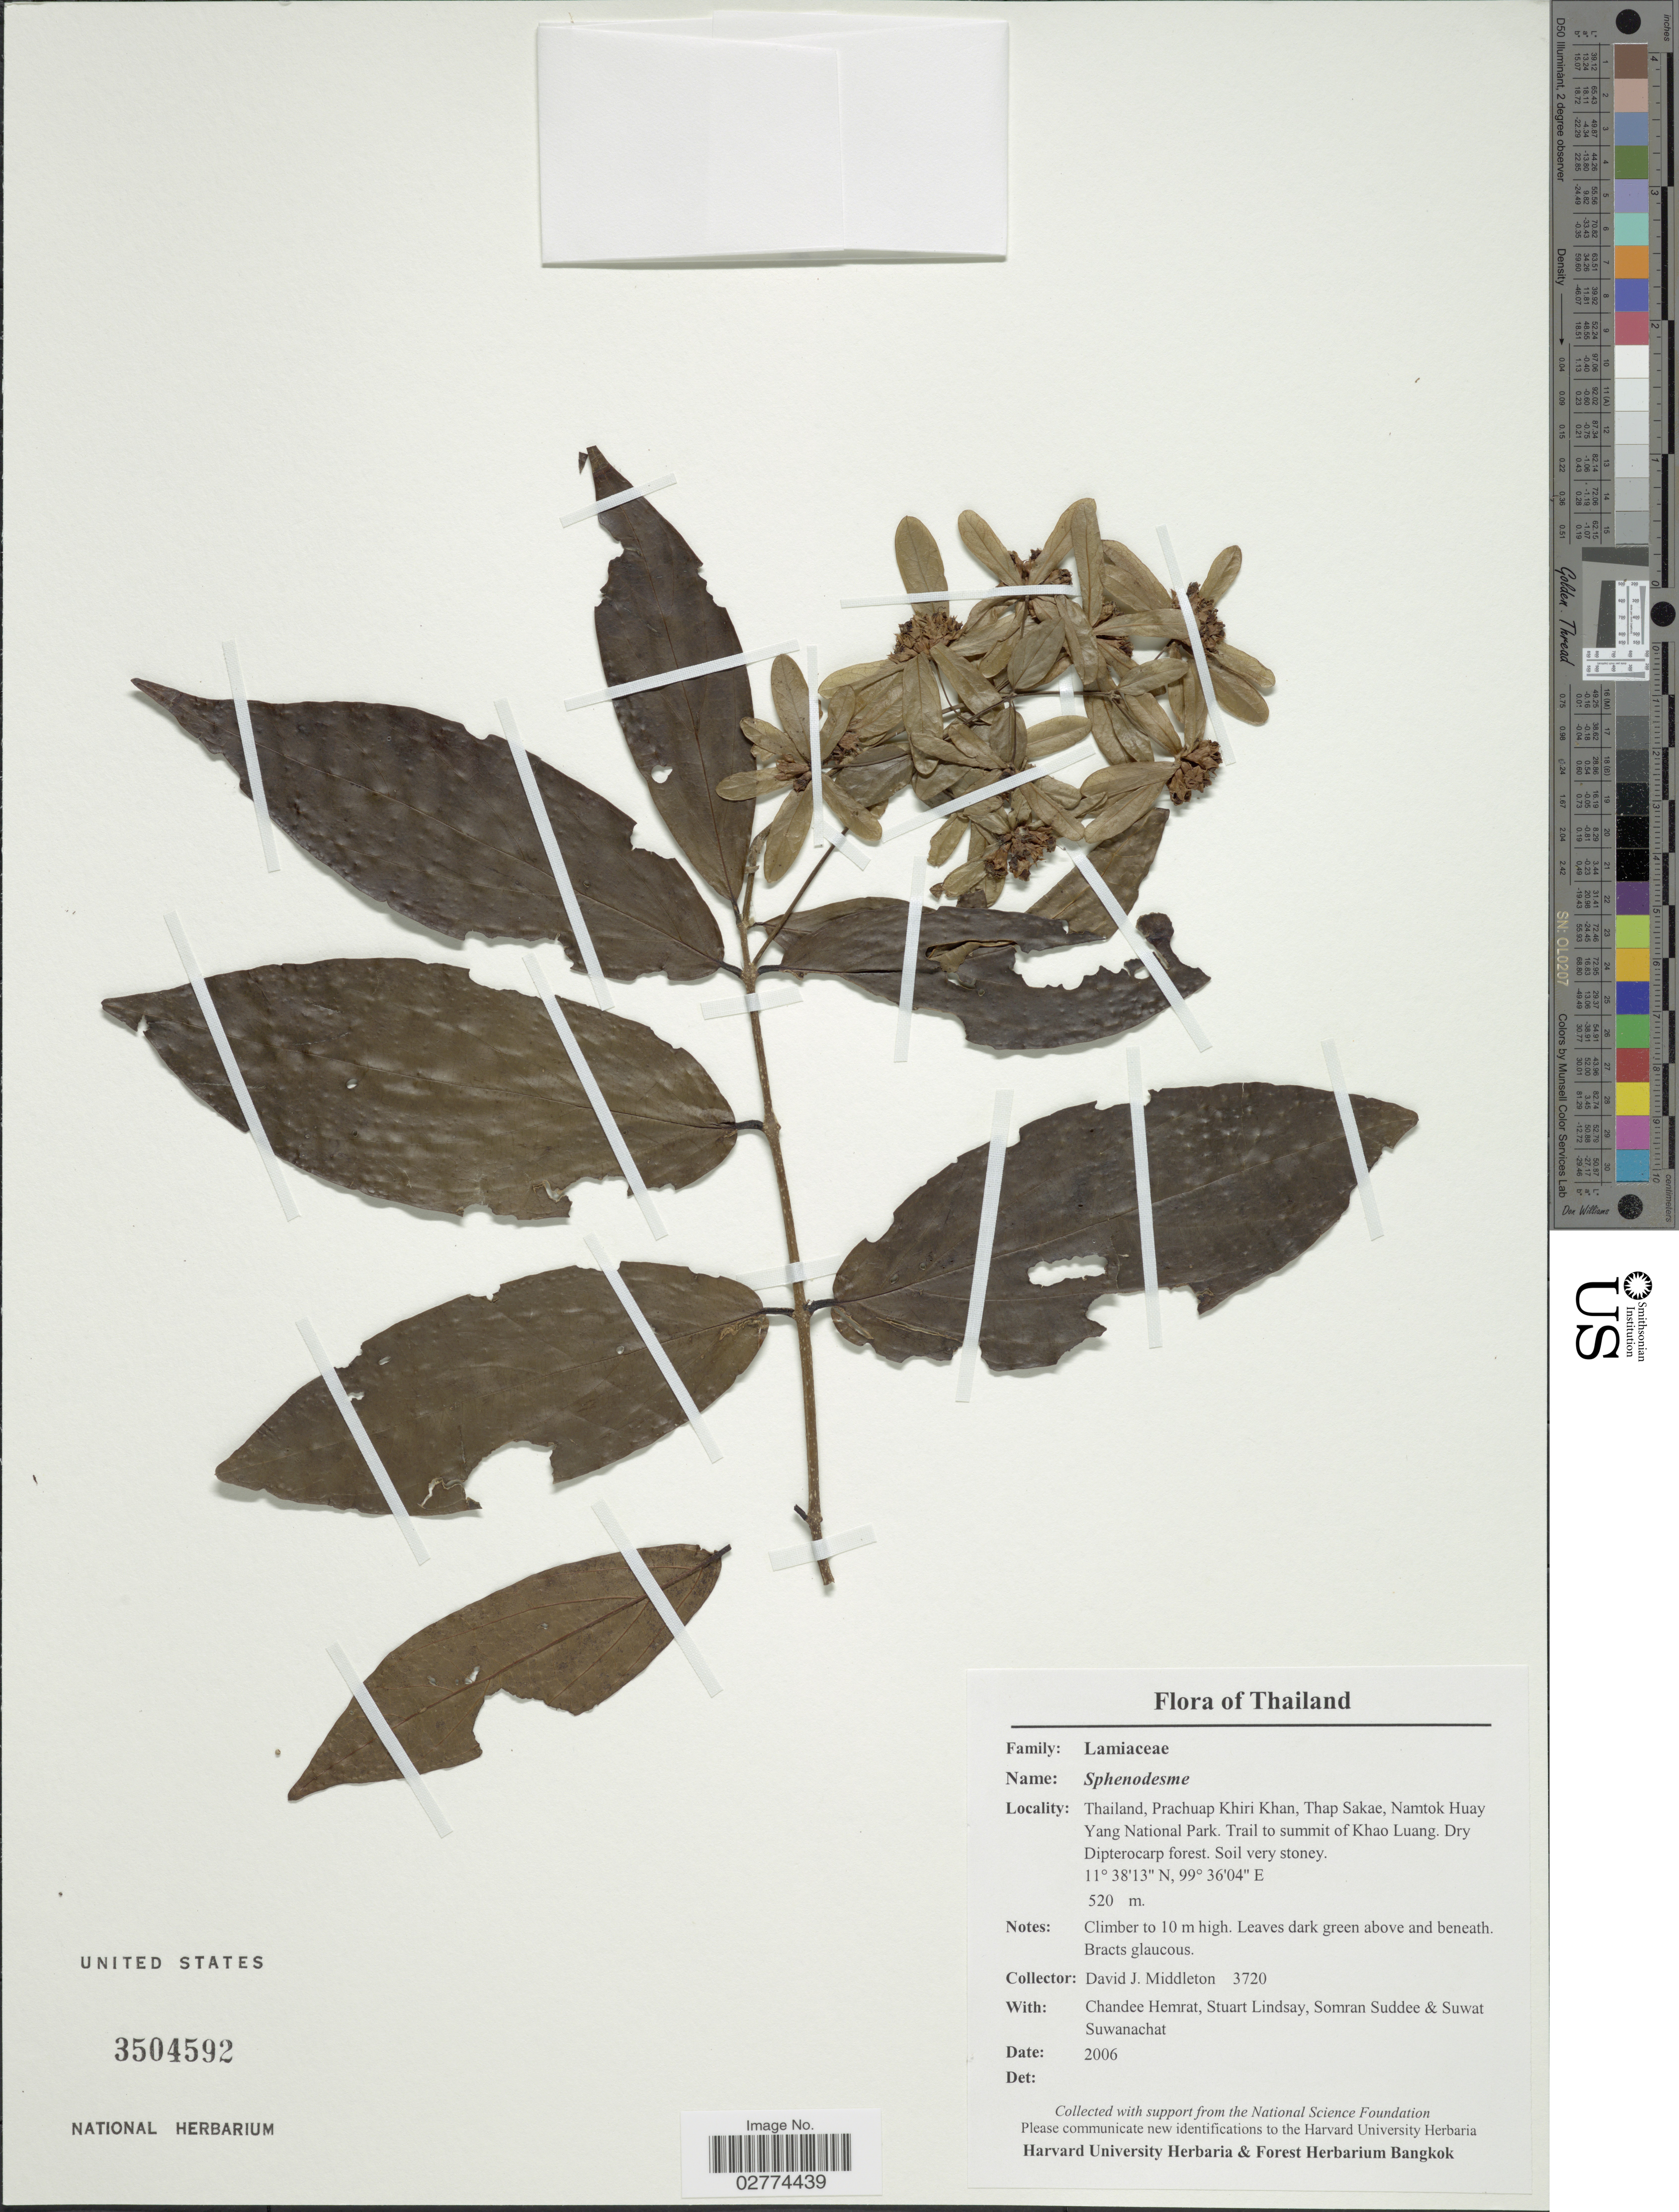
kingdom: Plantae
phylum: Tracheophyta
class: Magnoliopsida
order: Lamiales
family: Lamiaceae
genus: Sphenodesme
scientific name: Sphenodesme sp.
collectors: D. J. Middleton, C. Hemrat, S. Lindsay, S. Suddee & S. Suwanachat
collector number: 3720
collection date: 2006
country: Thailand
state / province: Prachuap Khiri Khan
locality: Thap Sakae, Namtok Huay Yang National Park. Trail to summit of Khao Luang.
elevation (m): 520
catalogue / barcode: US 3504592